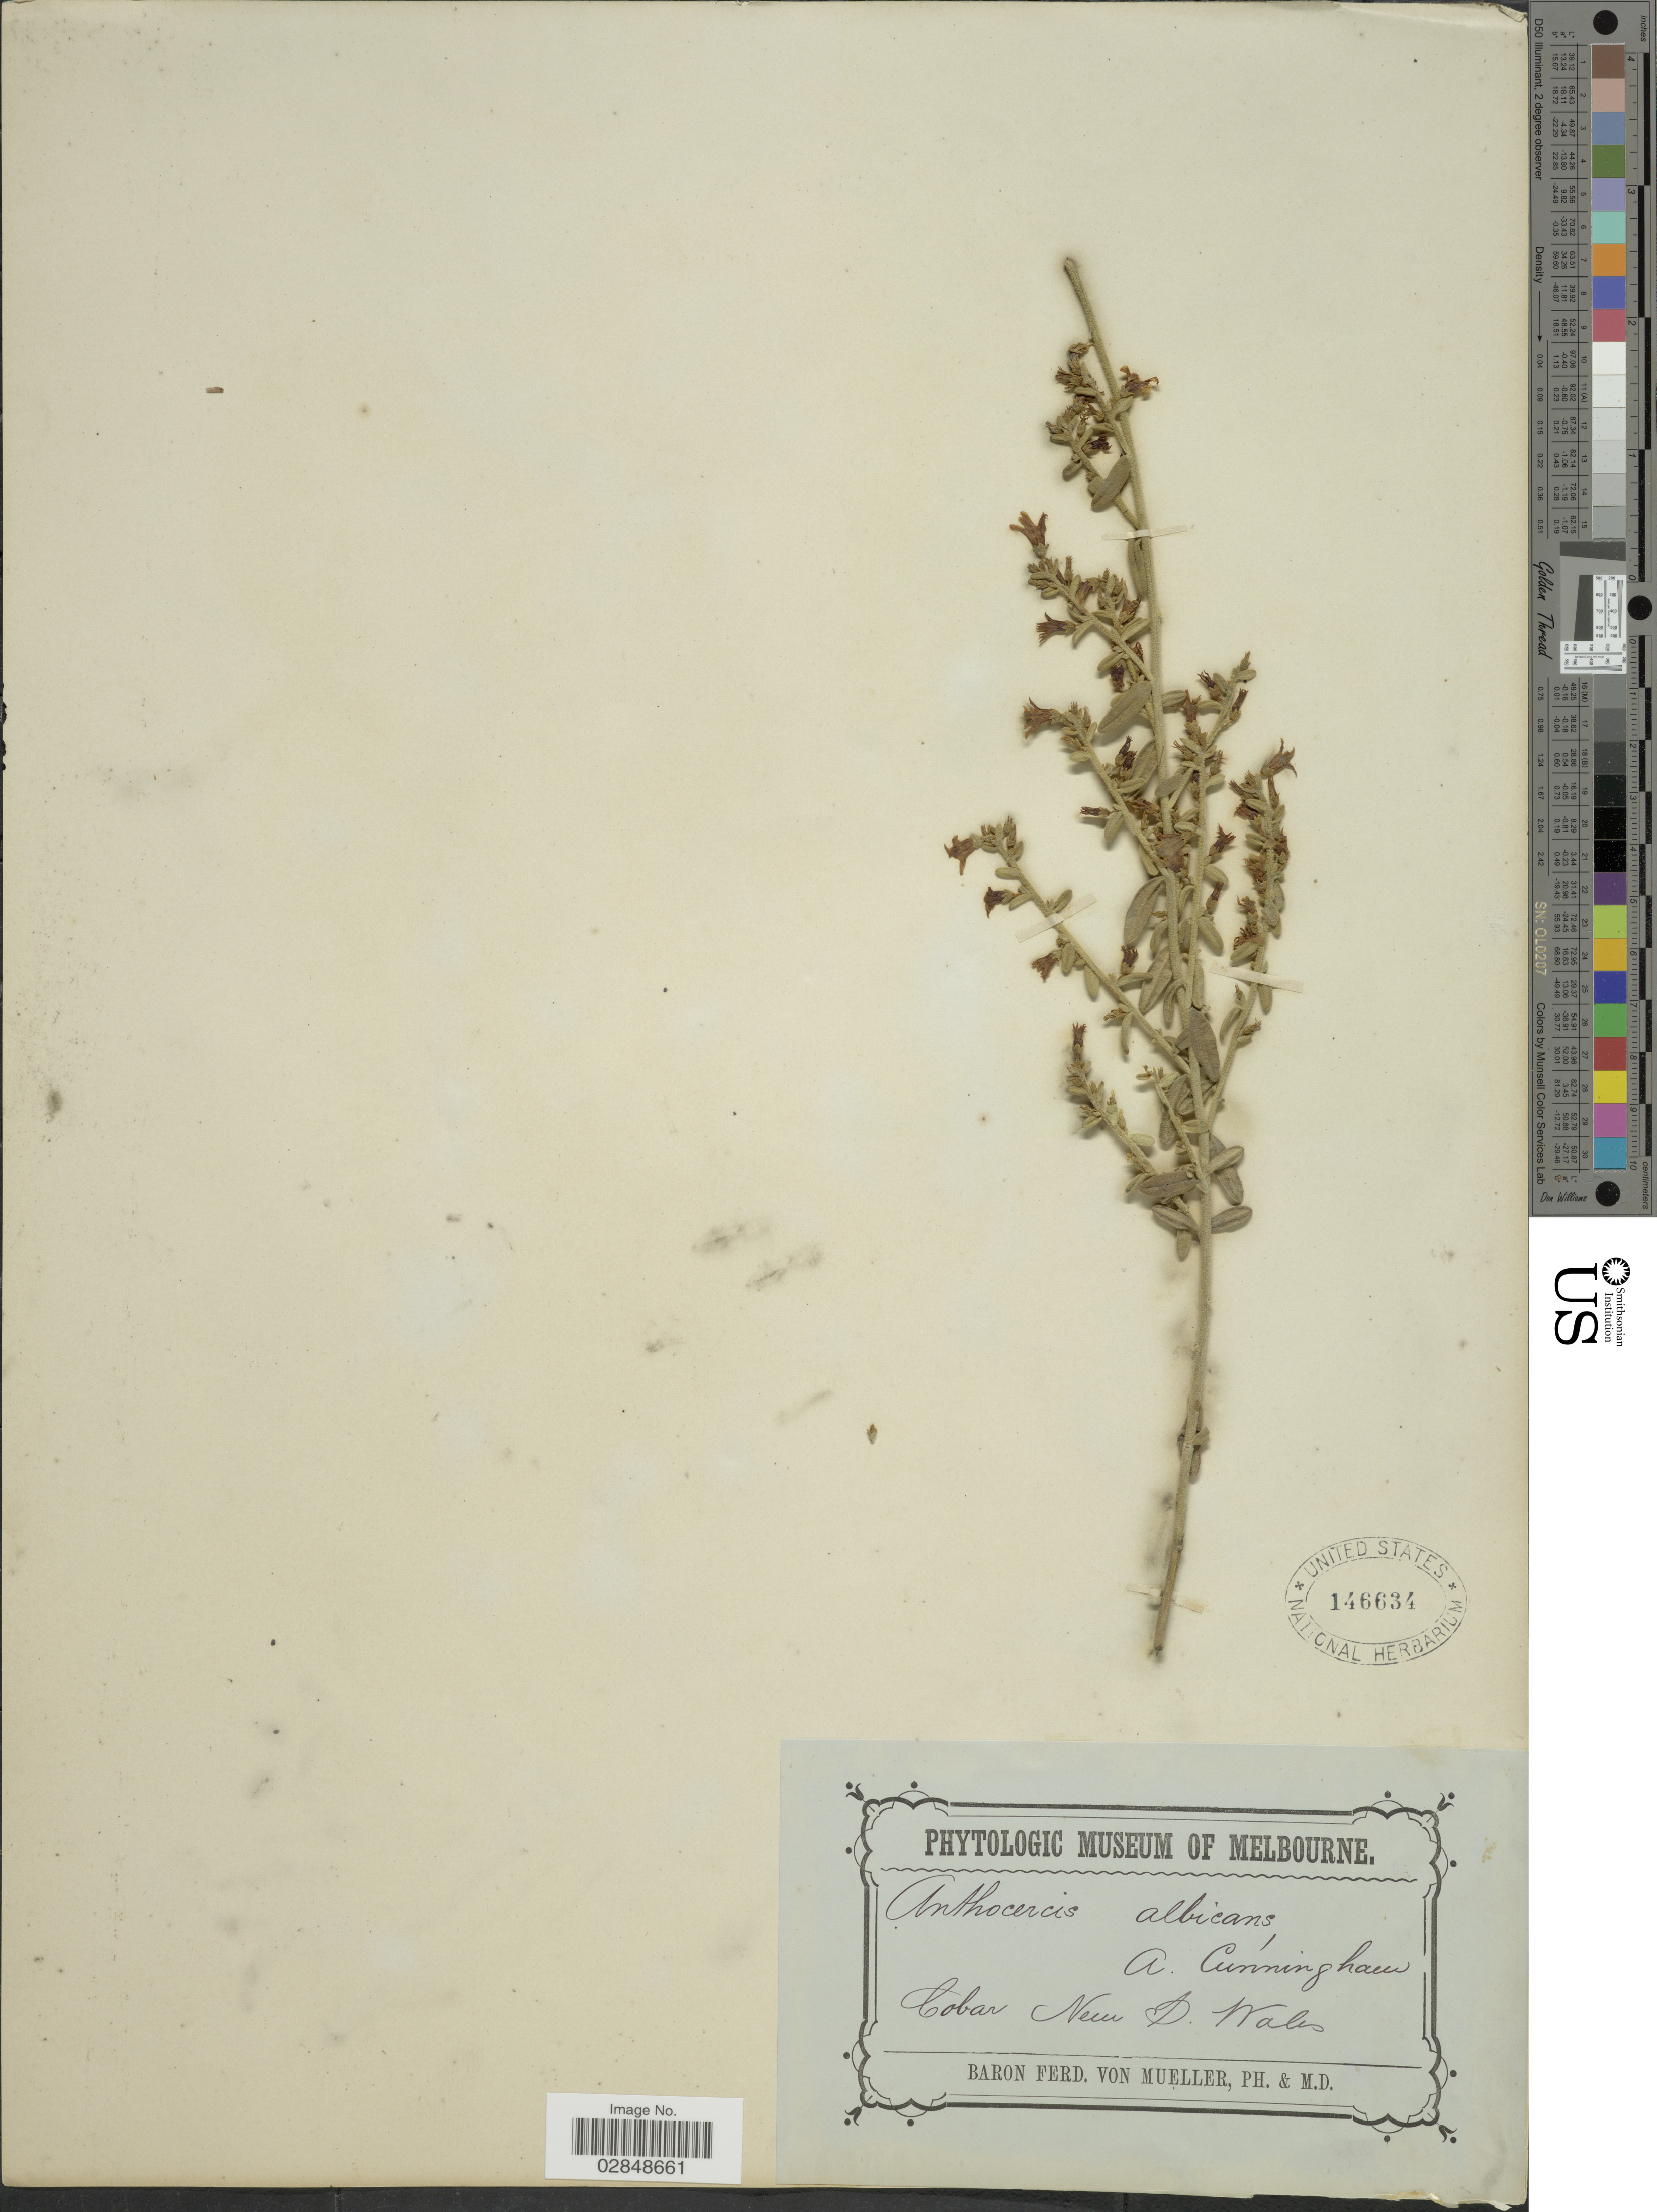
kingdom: Plantae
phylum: Tracheophyta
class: Magnoliopsida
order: Solanales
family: Solanaceae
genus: Cyphanthera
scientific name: Cyphanthera albicans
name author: (A. Cunn.) Miers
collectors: F. Mueller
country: Australia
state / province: New South Wales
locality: Cobar.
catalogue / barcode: US 146634